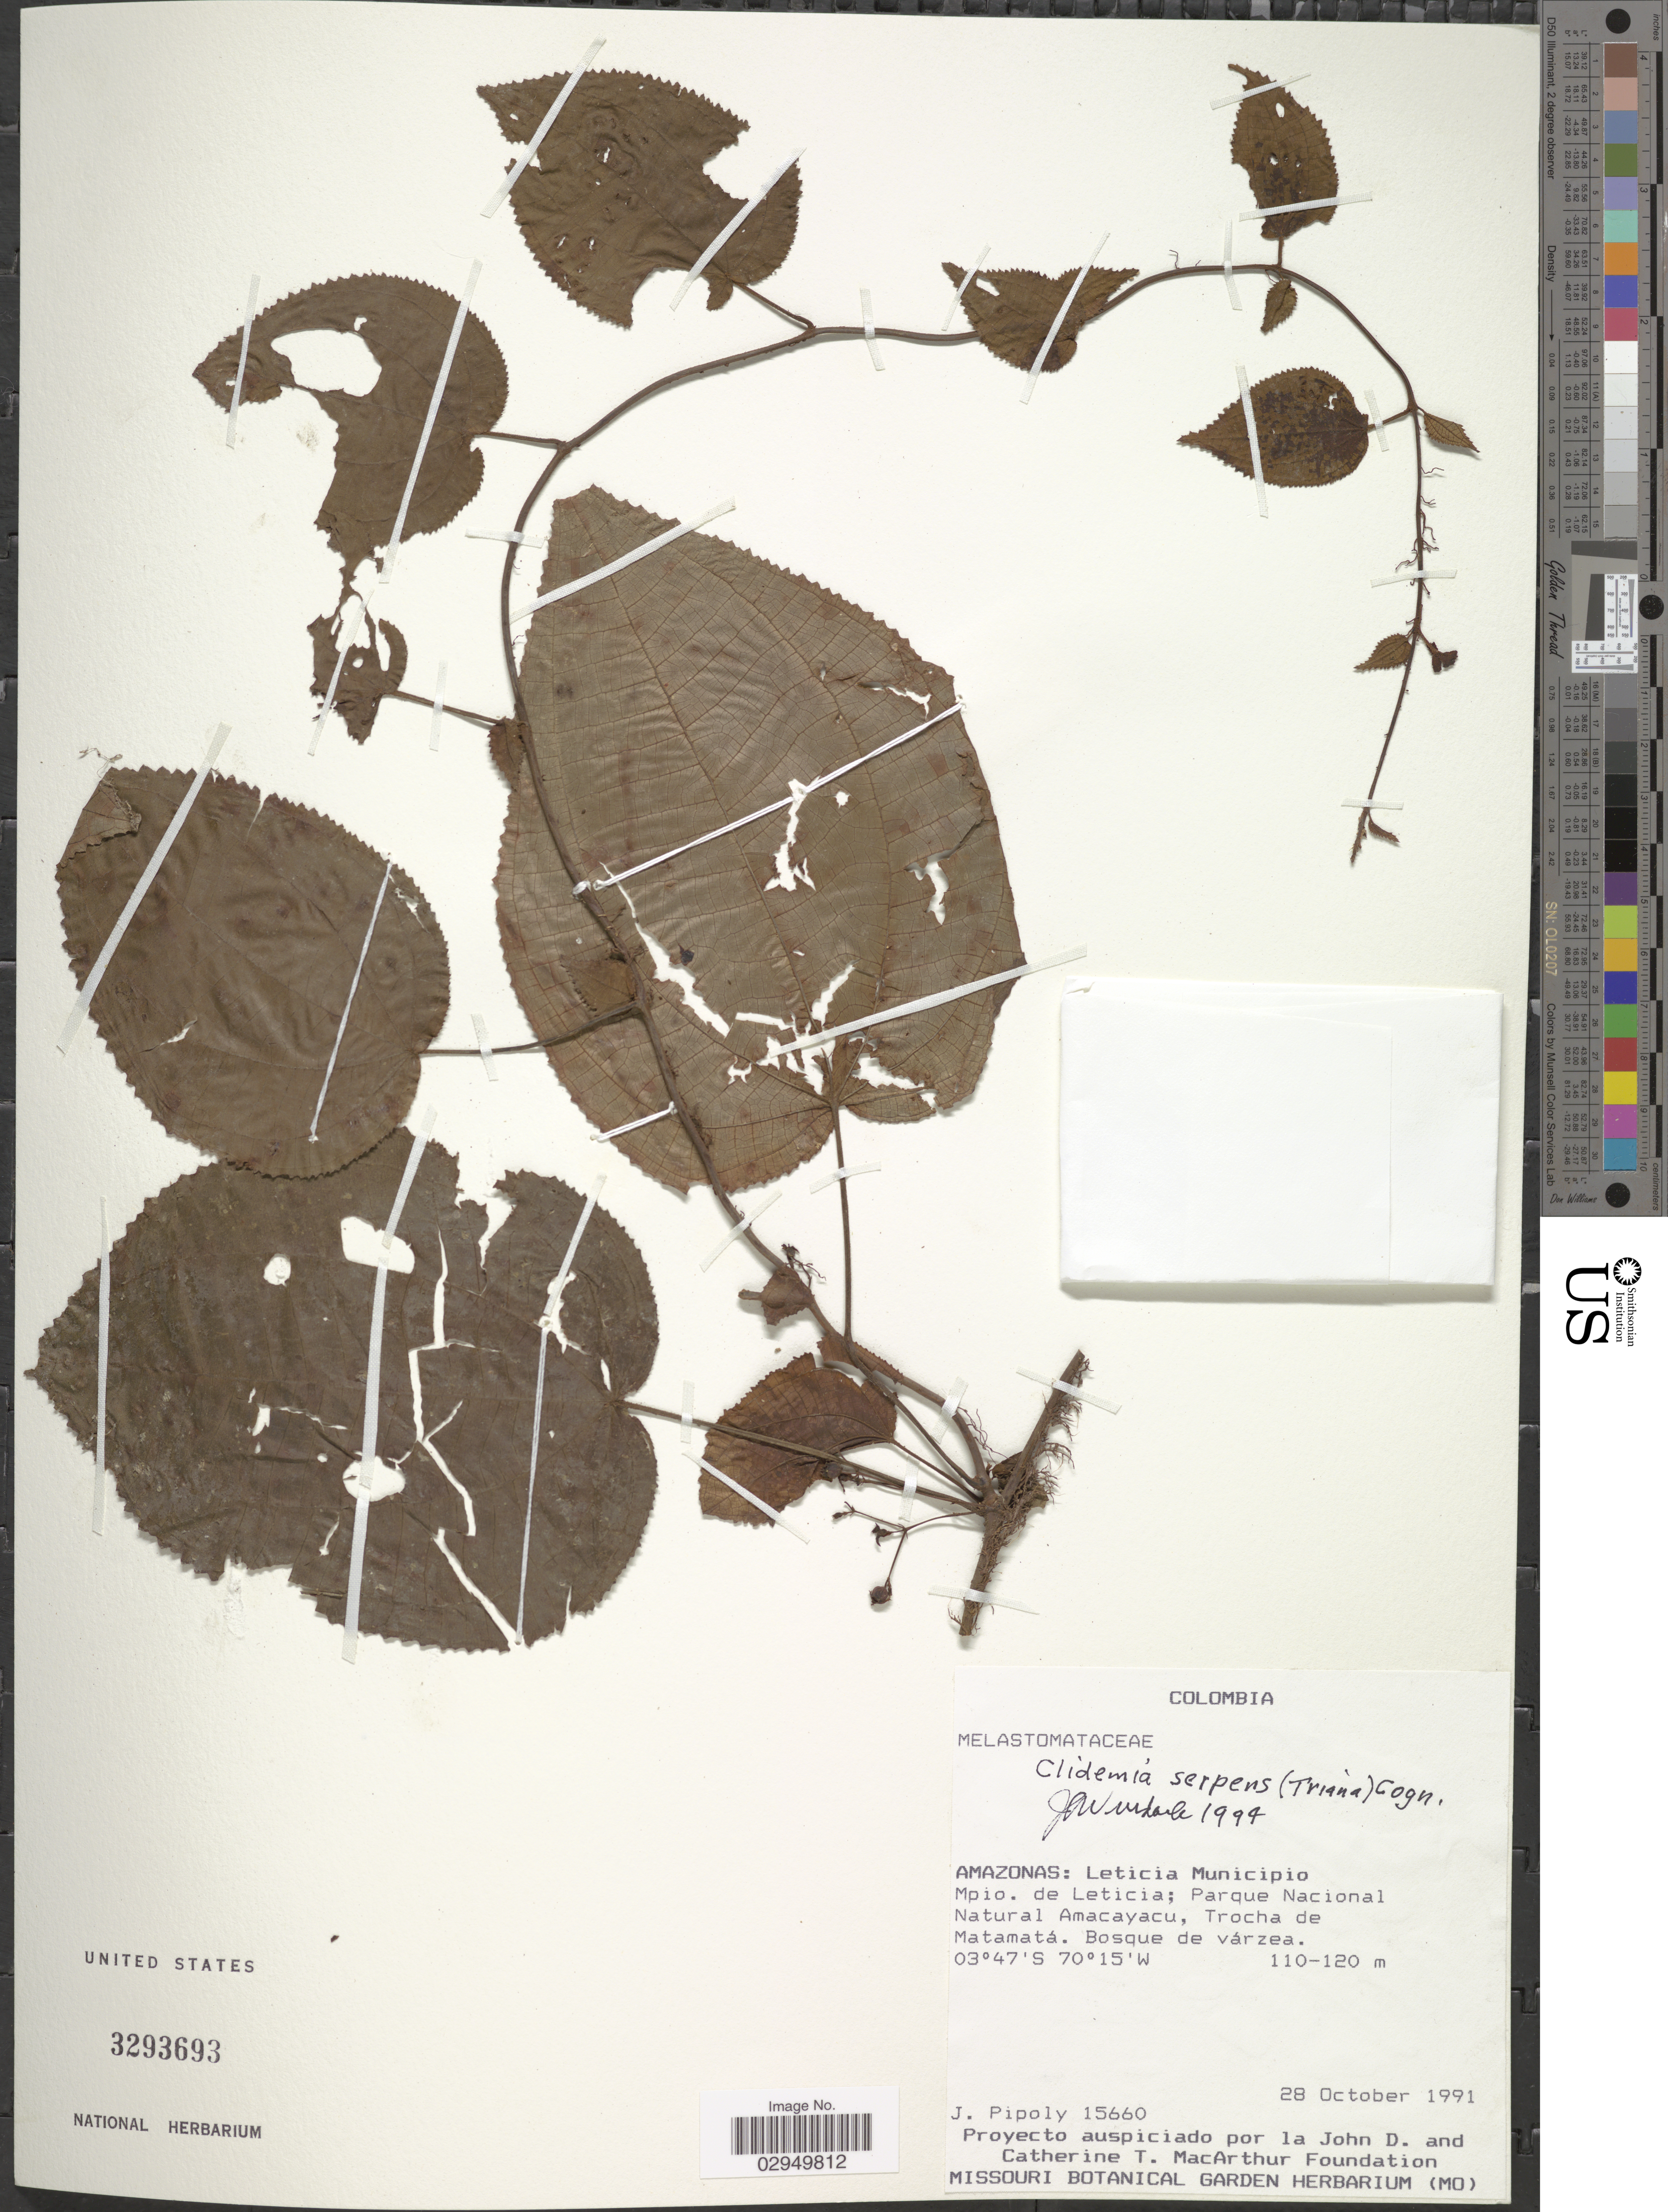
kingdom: Plantae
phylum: Tracheophyta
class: Magnoliopsida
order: Myrtales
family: Melastomataceae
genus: Clidemia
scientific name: Clidemia serpens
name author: (Triana) Cogn.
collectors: J. J. Pipoly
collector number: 15660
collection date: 1991-10-28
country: Colombia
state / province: Amazônas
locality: Leticia Municipio. Mpio. de Leticia; Parque Nacional Natural Amacayacu, Trocha de Matamatá.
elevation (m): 110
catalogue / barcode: US 3293693